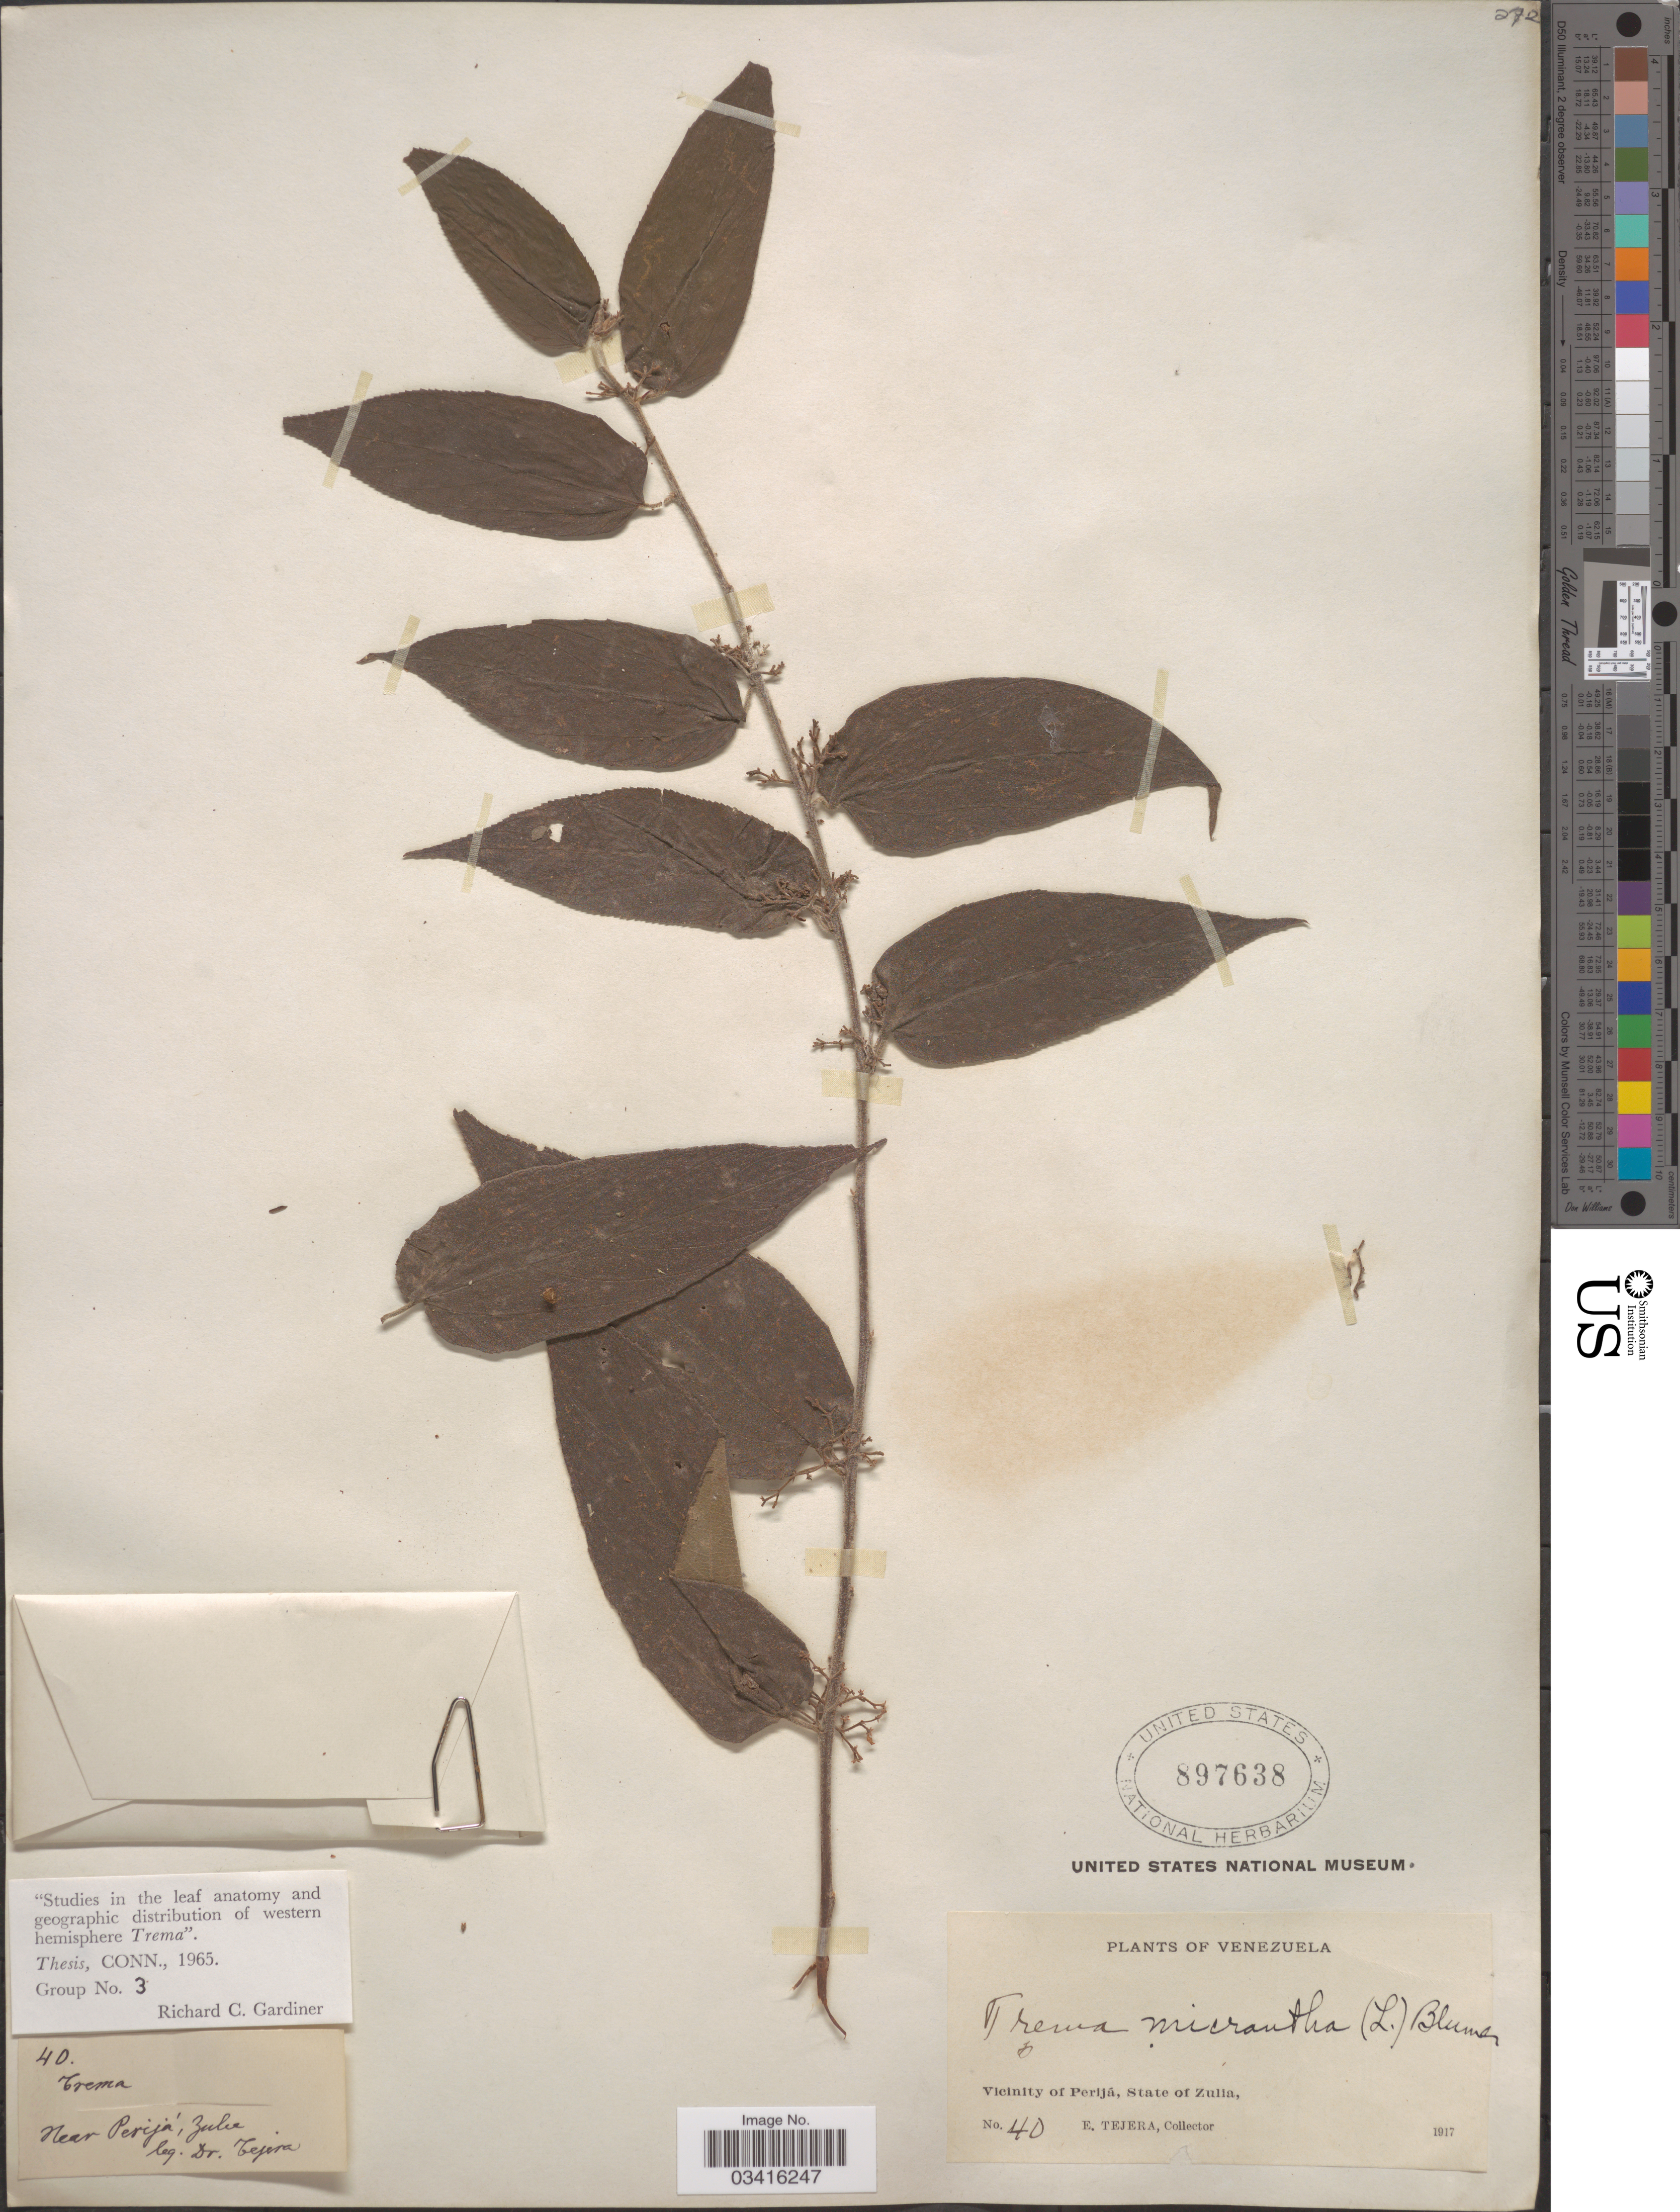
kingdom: Plantae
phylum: Tracheophyta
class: Magnoliopsida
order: Rosales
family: Cannabaceae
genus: Trema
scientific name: Trema micranthum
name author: (L.) Blume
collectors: E. Tejera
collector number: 40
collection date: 1917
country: Venezuela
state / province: Zulia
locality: Vicinity of Perijá.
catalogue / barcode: US 897638